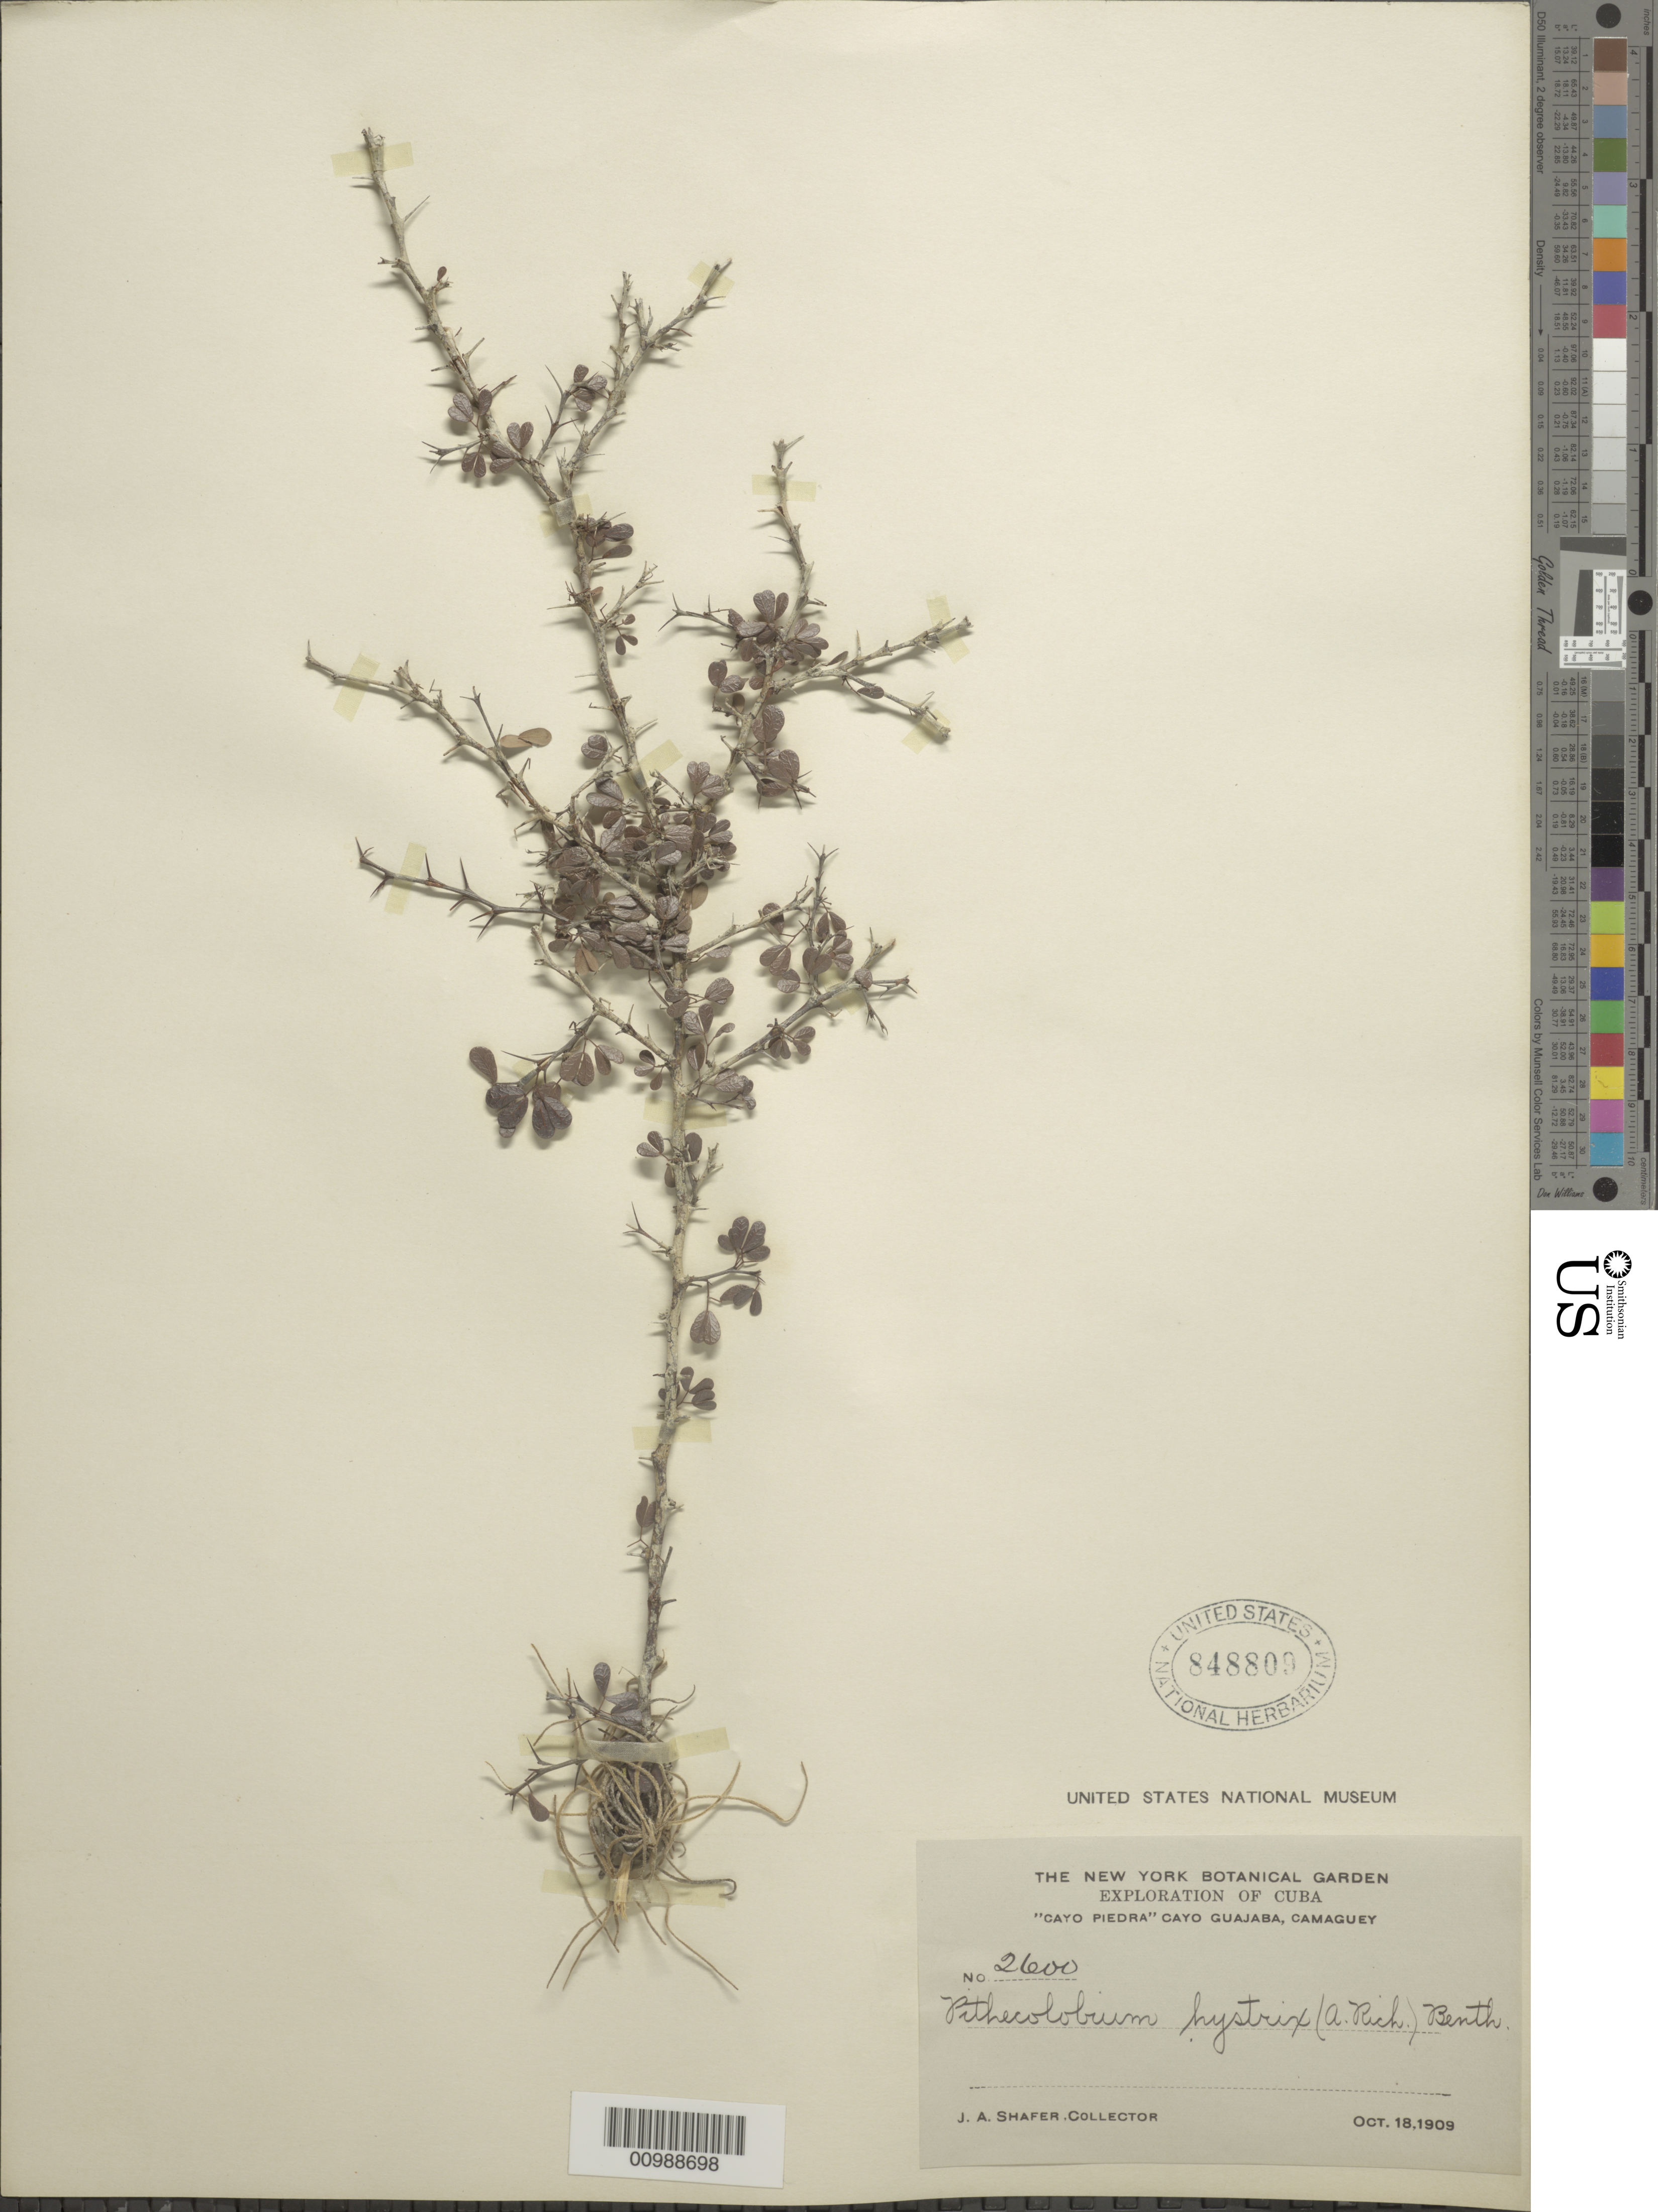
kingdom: Plantae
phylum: Tracheophyta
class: Magnoliopsida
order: Fabales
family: Fabaceae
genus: Pithecellobium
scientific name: Pithecellobium histrix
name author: (A. Rich.) Benth.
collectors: J. A. Shafer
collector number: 2600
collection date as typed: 18 Oct 1909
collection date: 1909-10-18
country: Cuba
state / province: Camagüey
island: Cuba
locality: Cayo Guajaba, "Cayo Piedra"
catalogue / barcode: US 848809